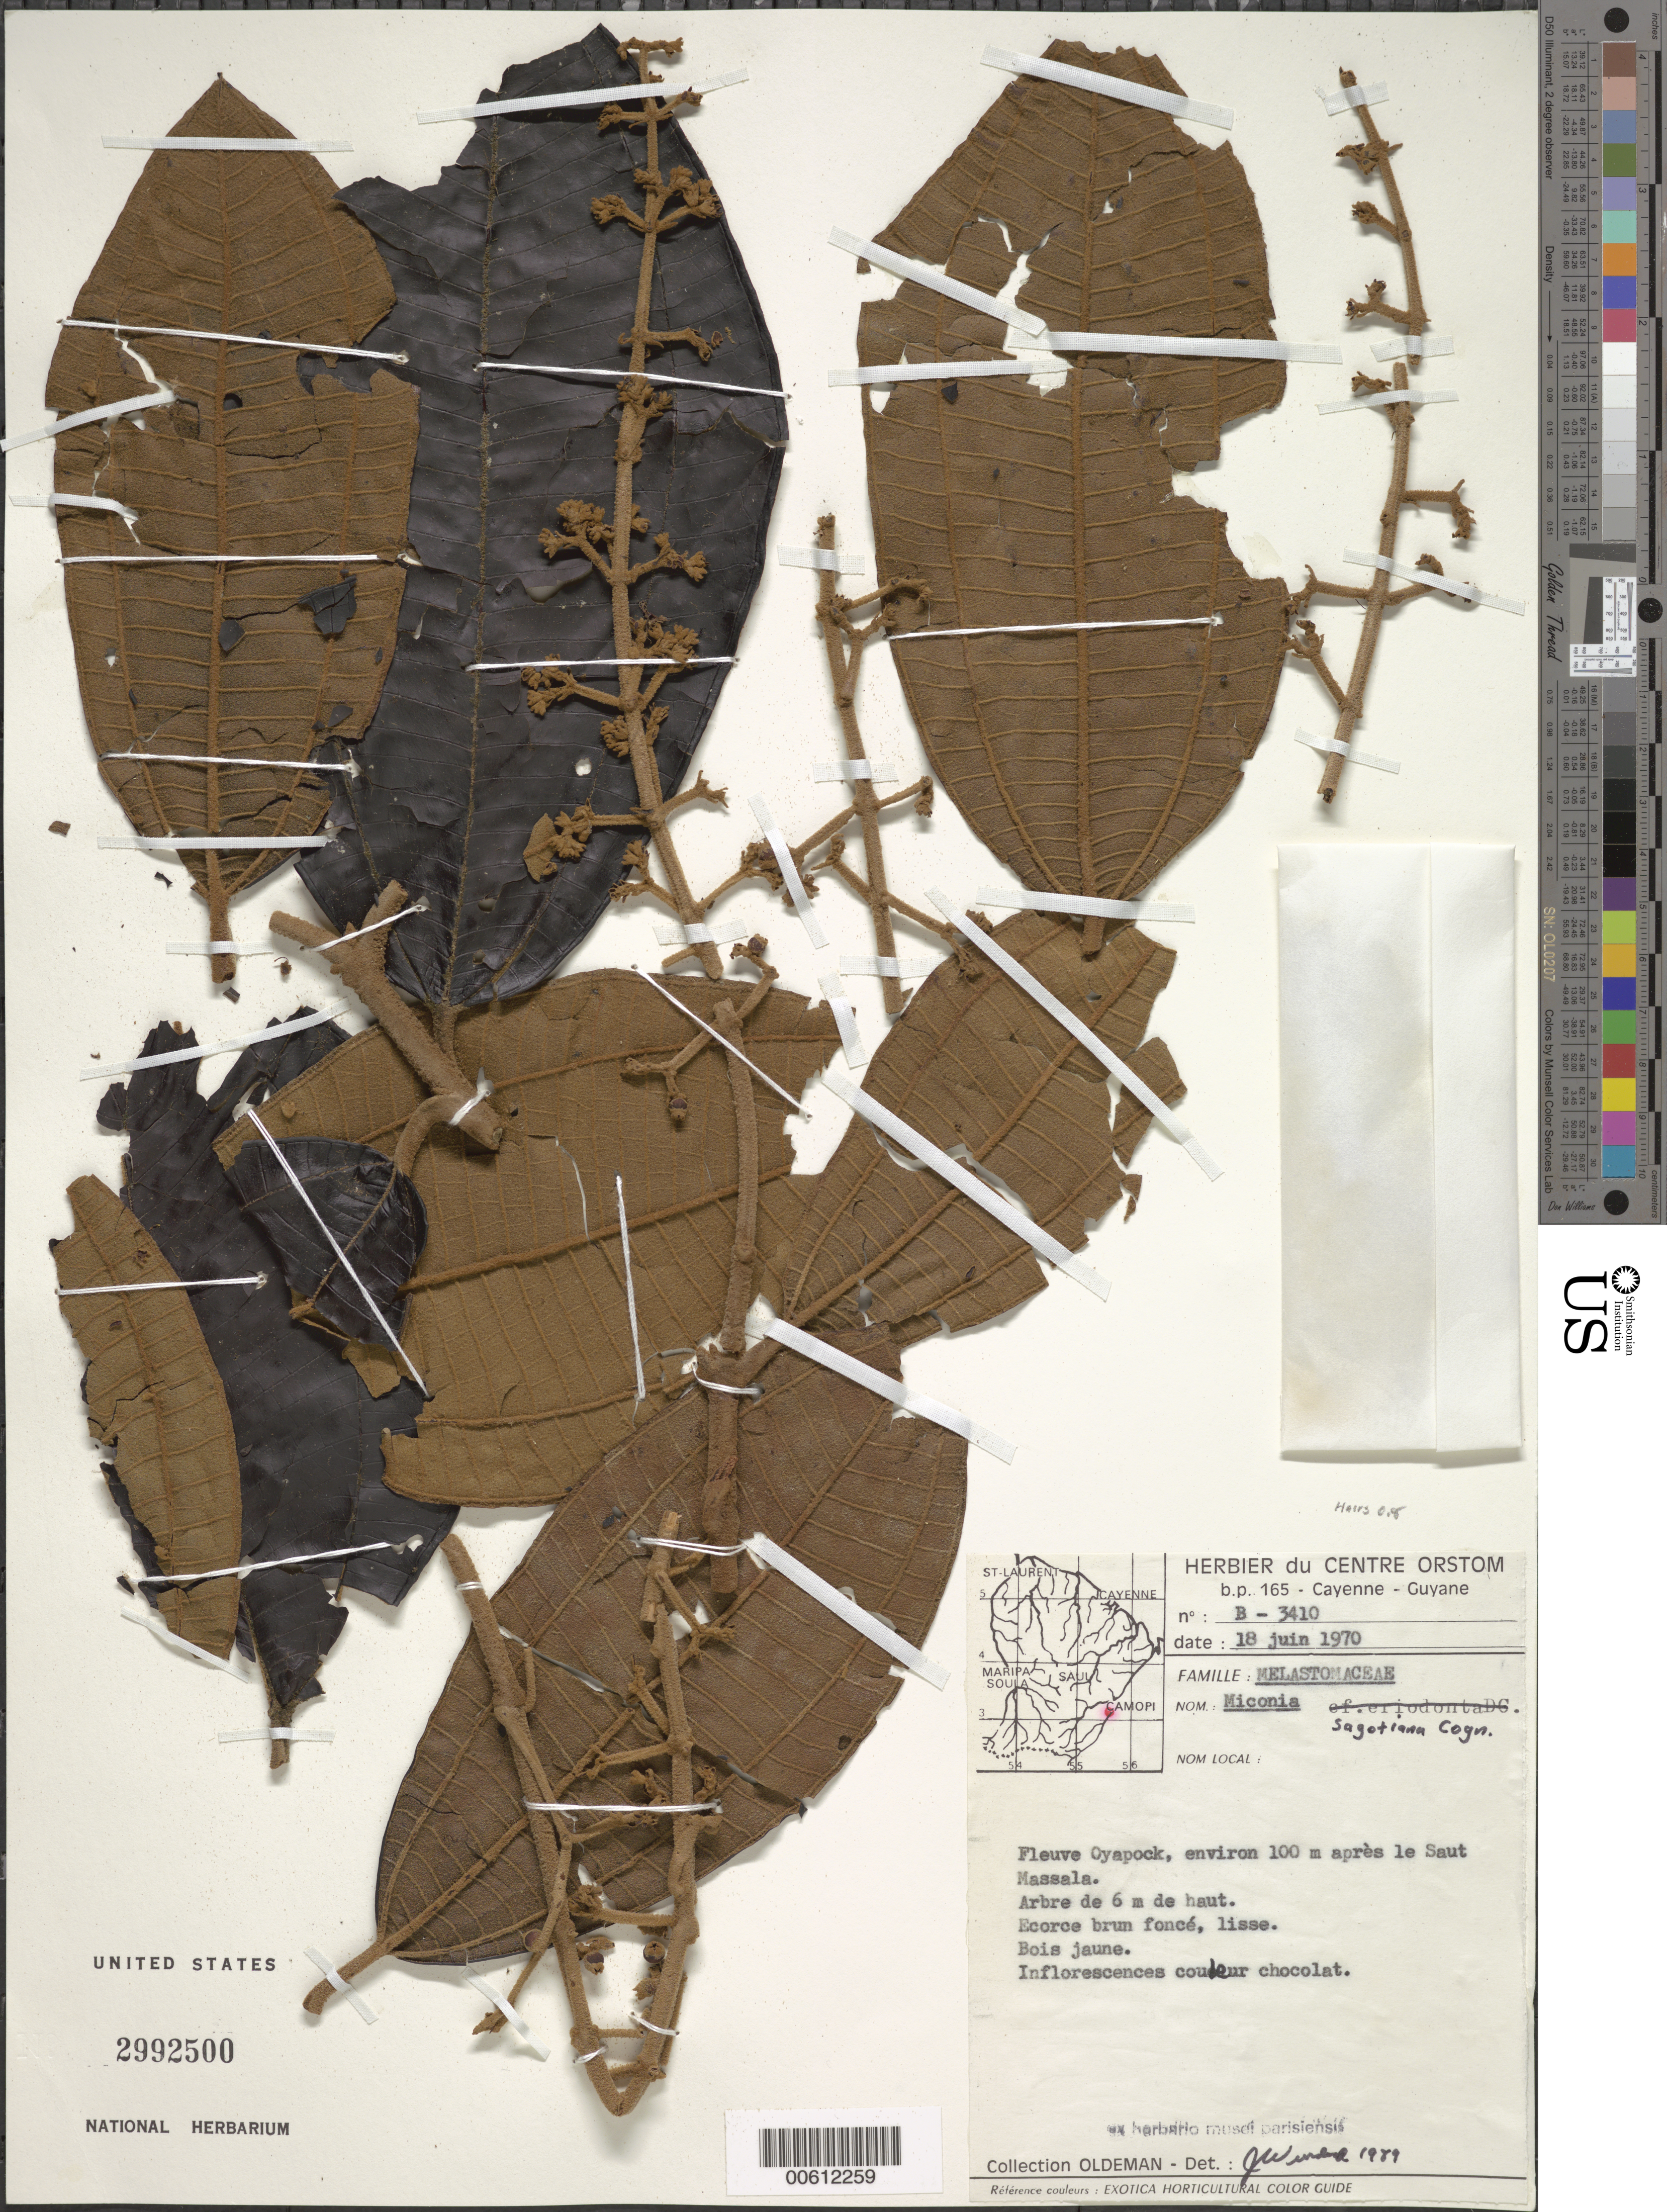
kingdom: Plantae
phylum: Tracheophyta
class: Magnoliopsida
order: Myrtales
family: Melastomataceae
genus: Miconia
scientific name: Miconia sagotiana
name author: Cogn.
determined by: Wurdack, John J., (US), US (UNITED STATES)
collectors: R. Oldeman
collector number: B 3410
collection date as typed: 18-Jun-70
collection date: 1970-06-18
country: French Guiana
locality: Fleuve Oyapock, environ 100m apres le Le Saut Massala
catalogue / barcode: US 2992500